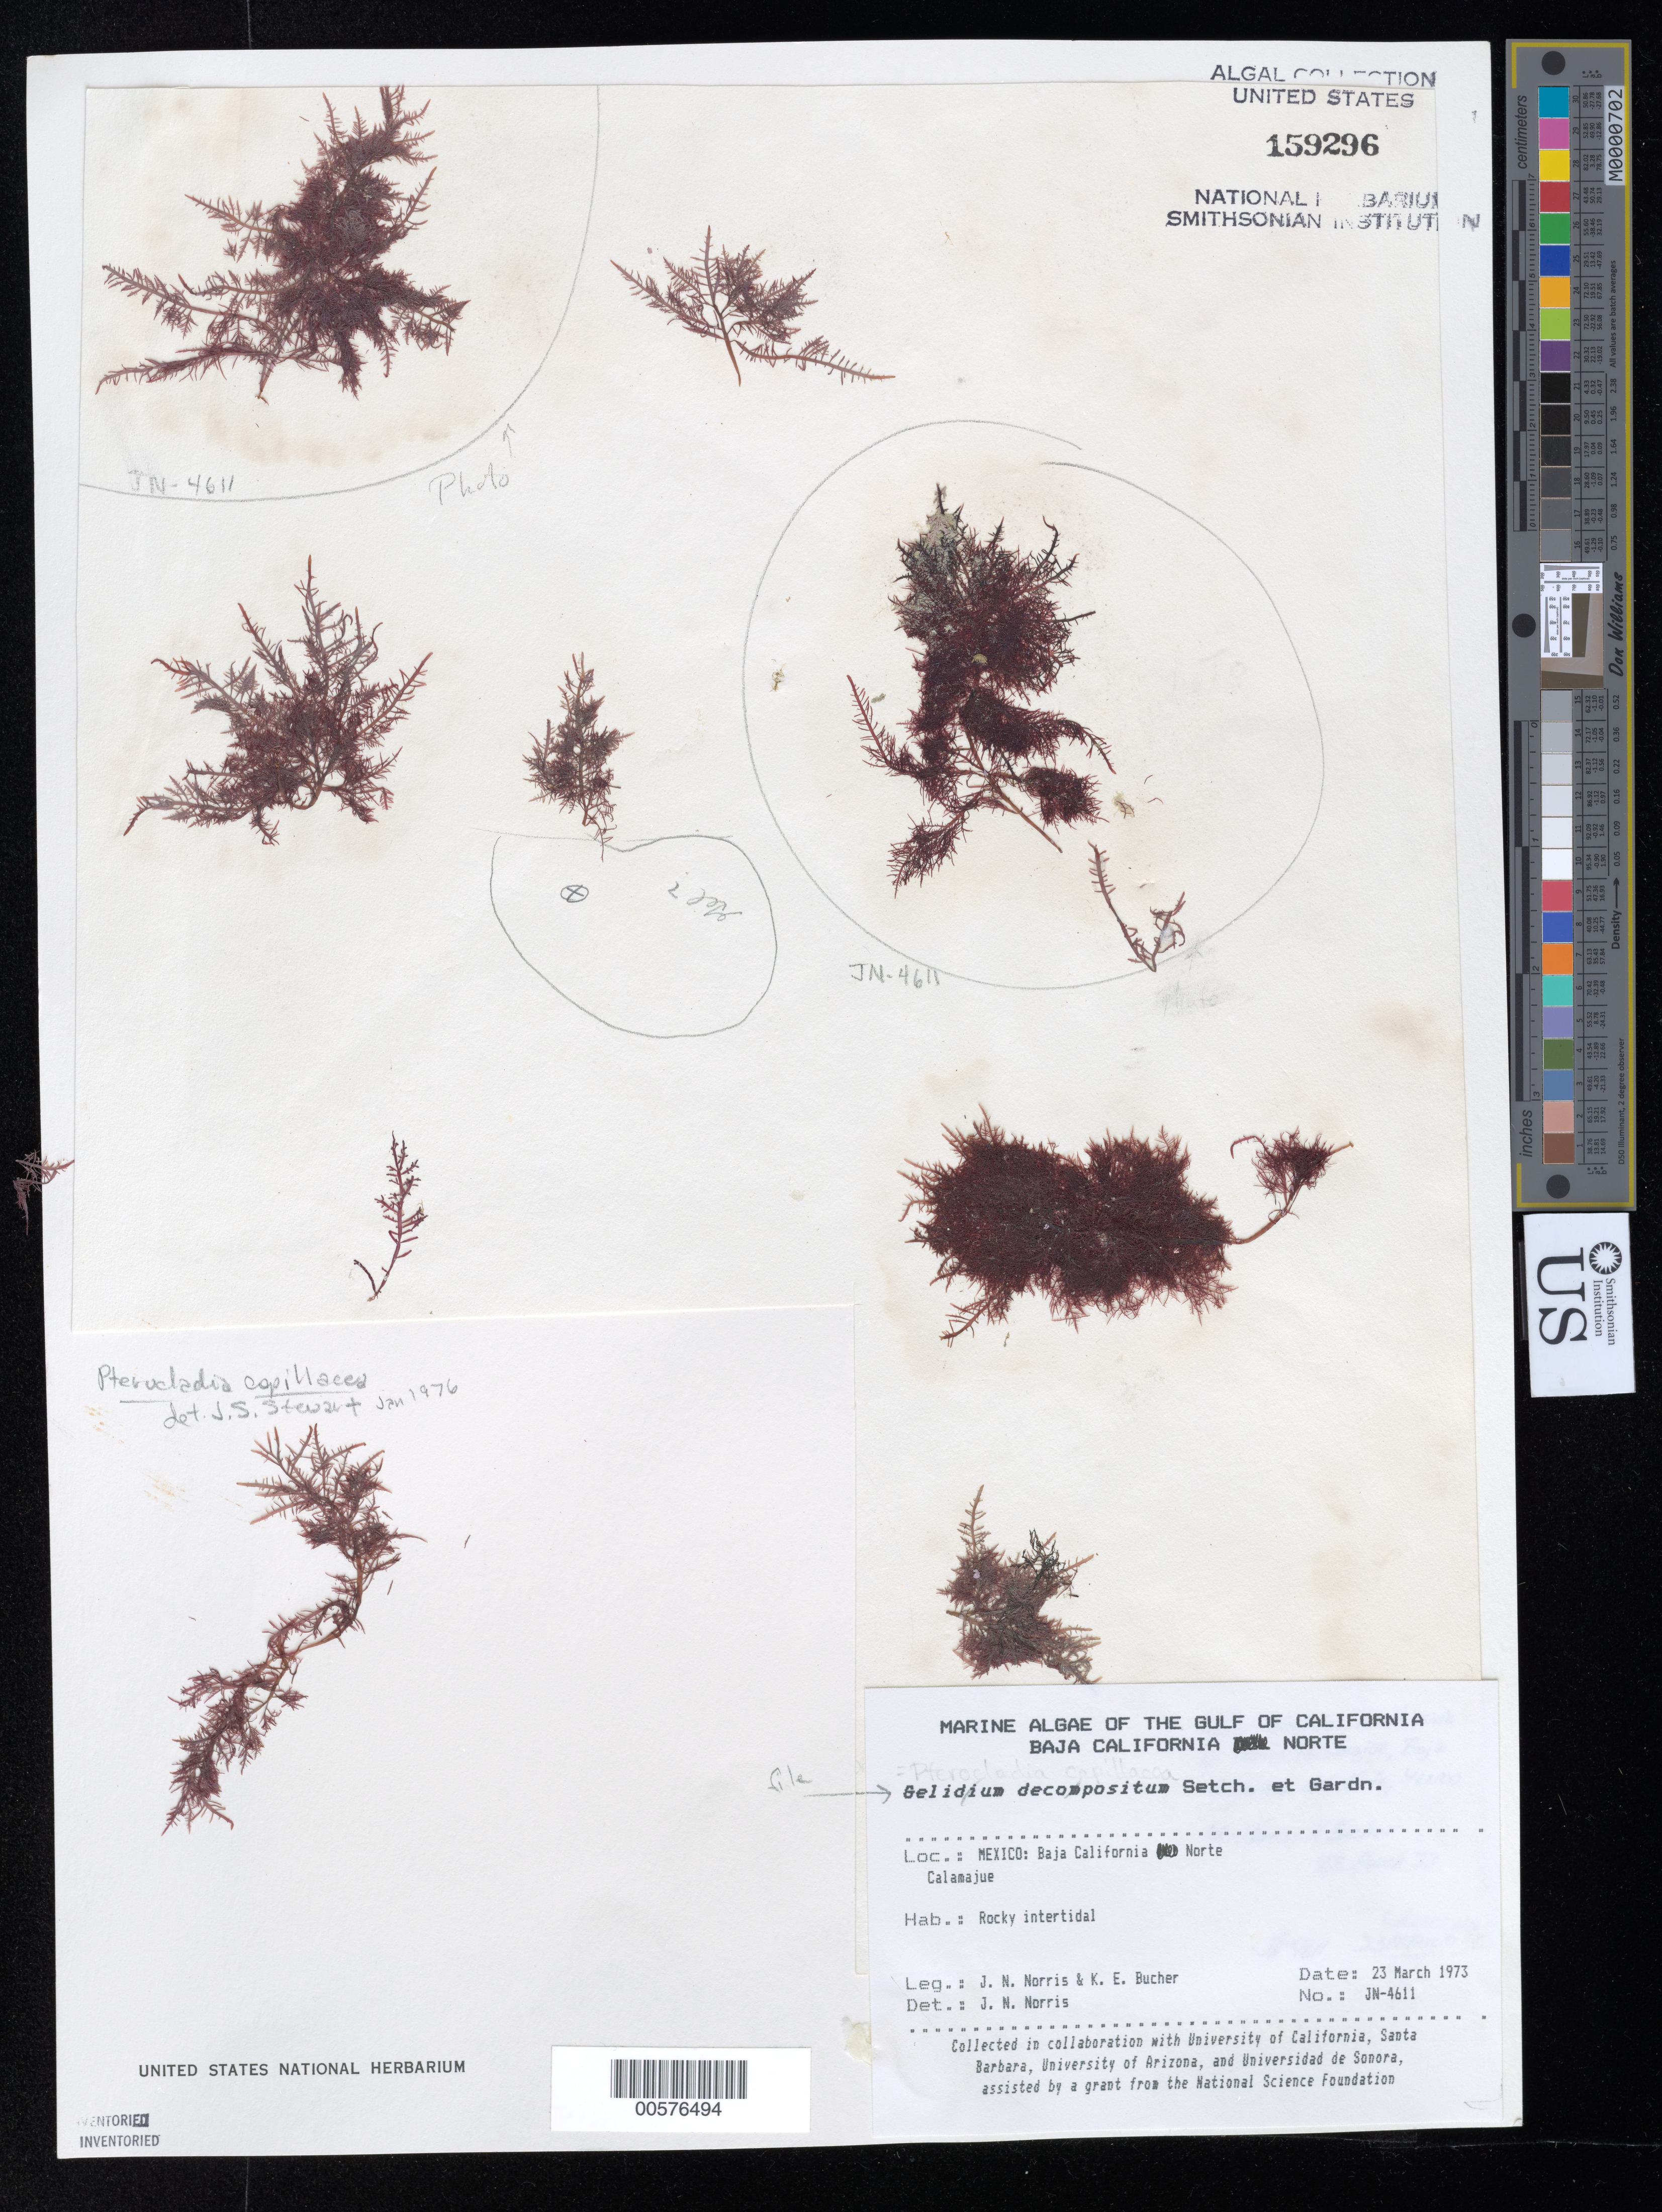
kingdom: Plantae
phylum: Rhodophyta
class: Florideophyceae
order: Gelidiales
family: Pterocladiaceae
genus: Pterocladiella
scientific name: Pterocladiella capillacea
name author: (S.G. Gmel.) Santelices & Hommers.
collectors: J. N. Norris & K. E. Bucher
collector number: JN-4611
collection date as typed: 23 Mar 1973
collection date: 1973-03-23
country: Mexico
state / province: Baja California Norte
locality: Calamajue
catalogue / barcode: US 159296